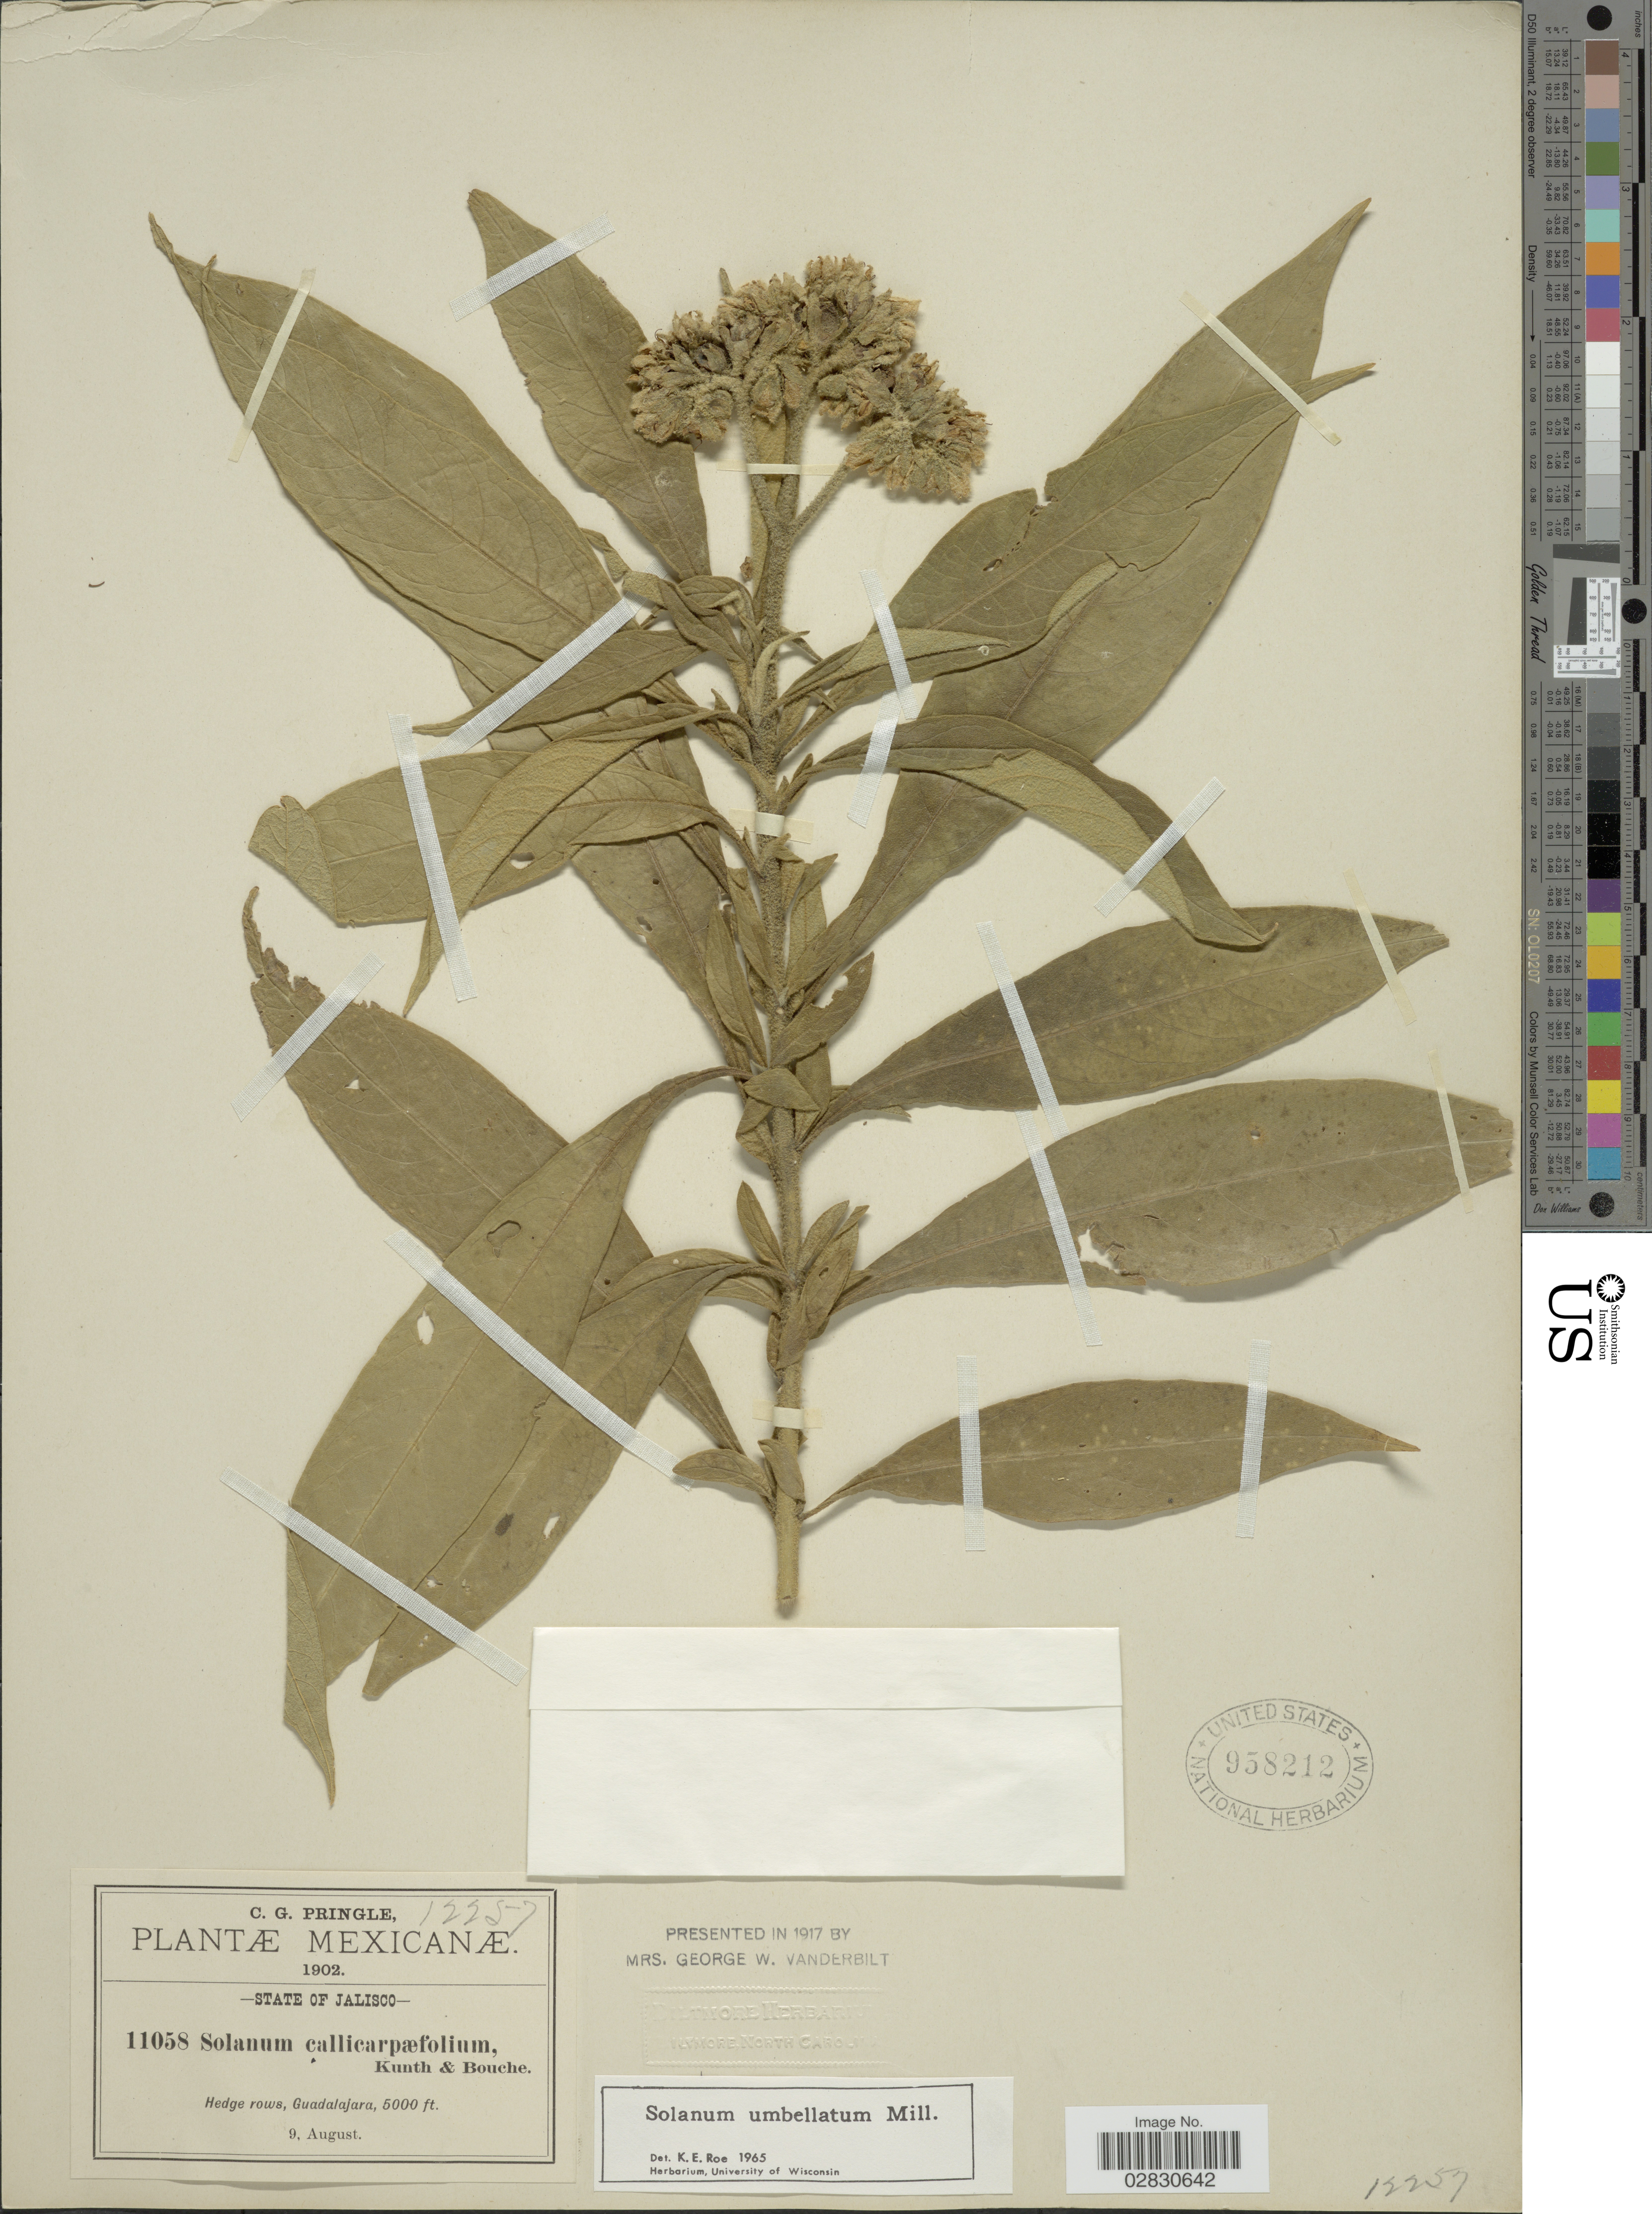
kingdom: Plantae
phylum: Tracheophyta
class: Magnoliopsida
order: Solanales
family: Solanaceae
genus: Solanum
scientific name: Solanum umbellatum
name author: Mill.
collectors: C. G. Pringle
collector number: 11058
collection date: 1902-08-09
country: Mexico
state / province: Jalisco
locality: Guadalajara.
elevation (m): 1524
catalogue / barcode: US 958212